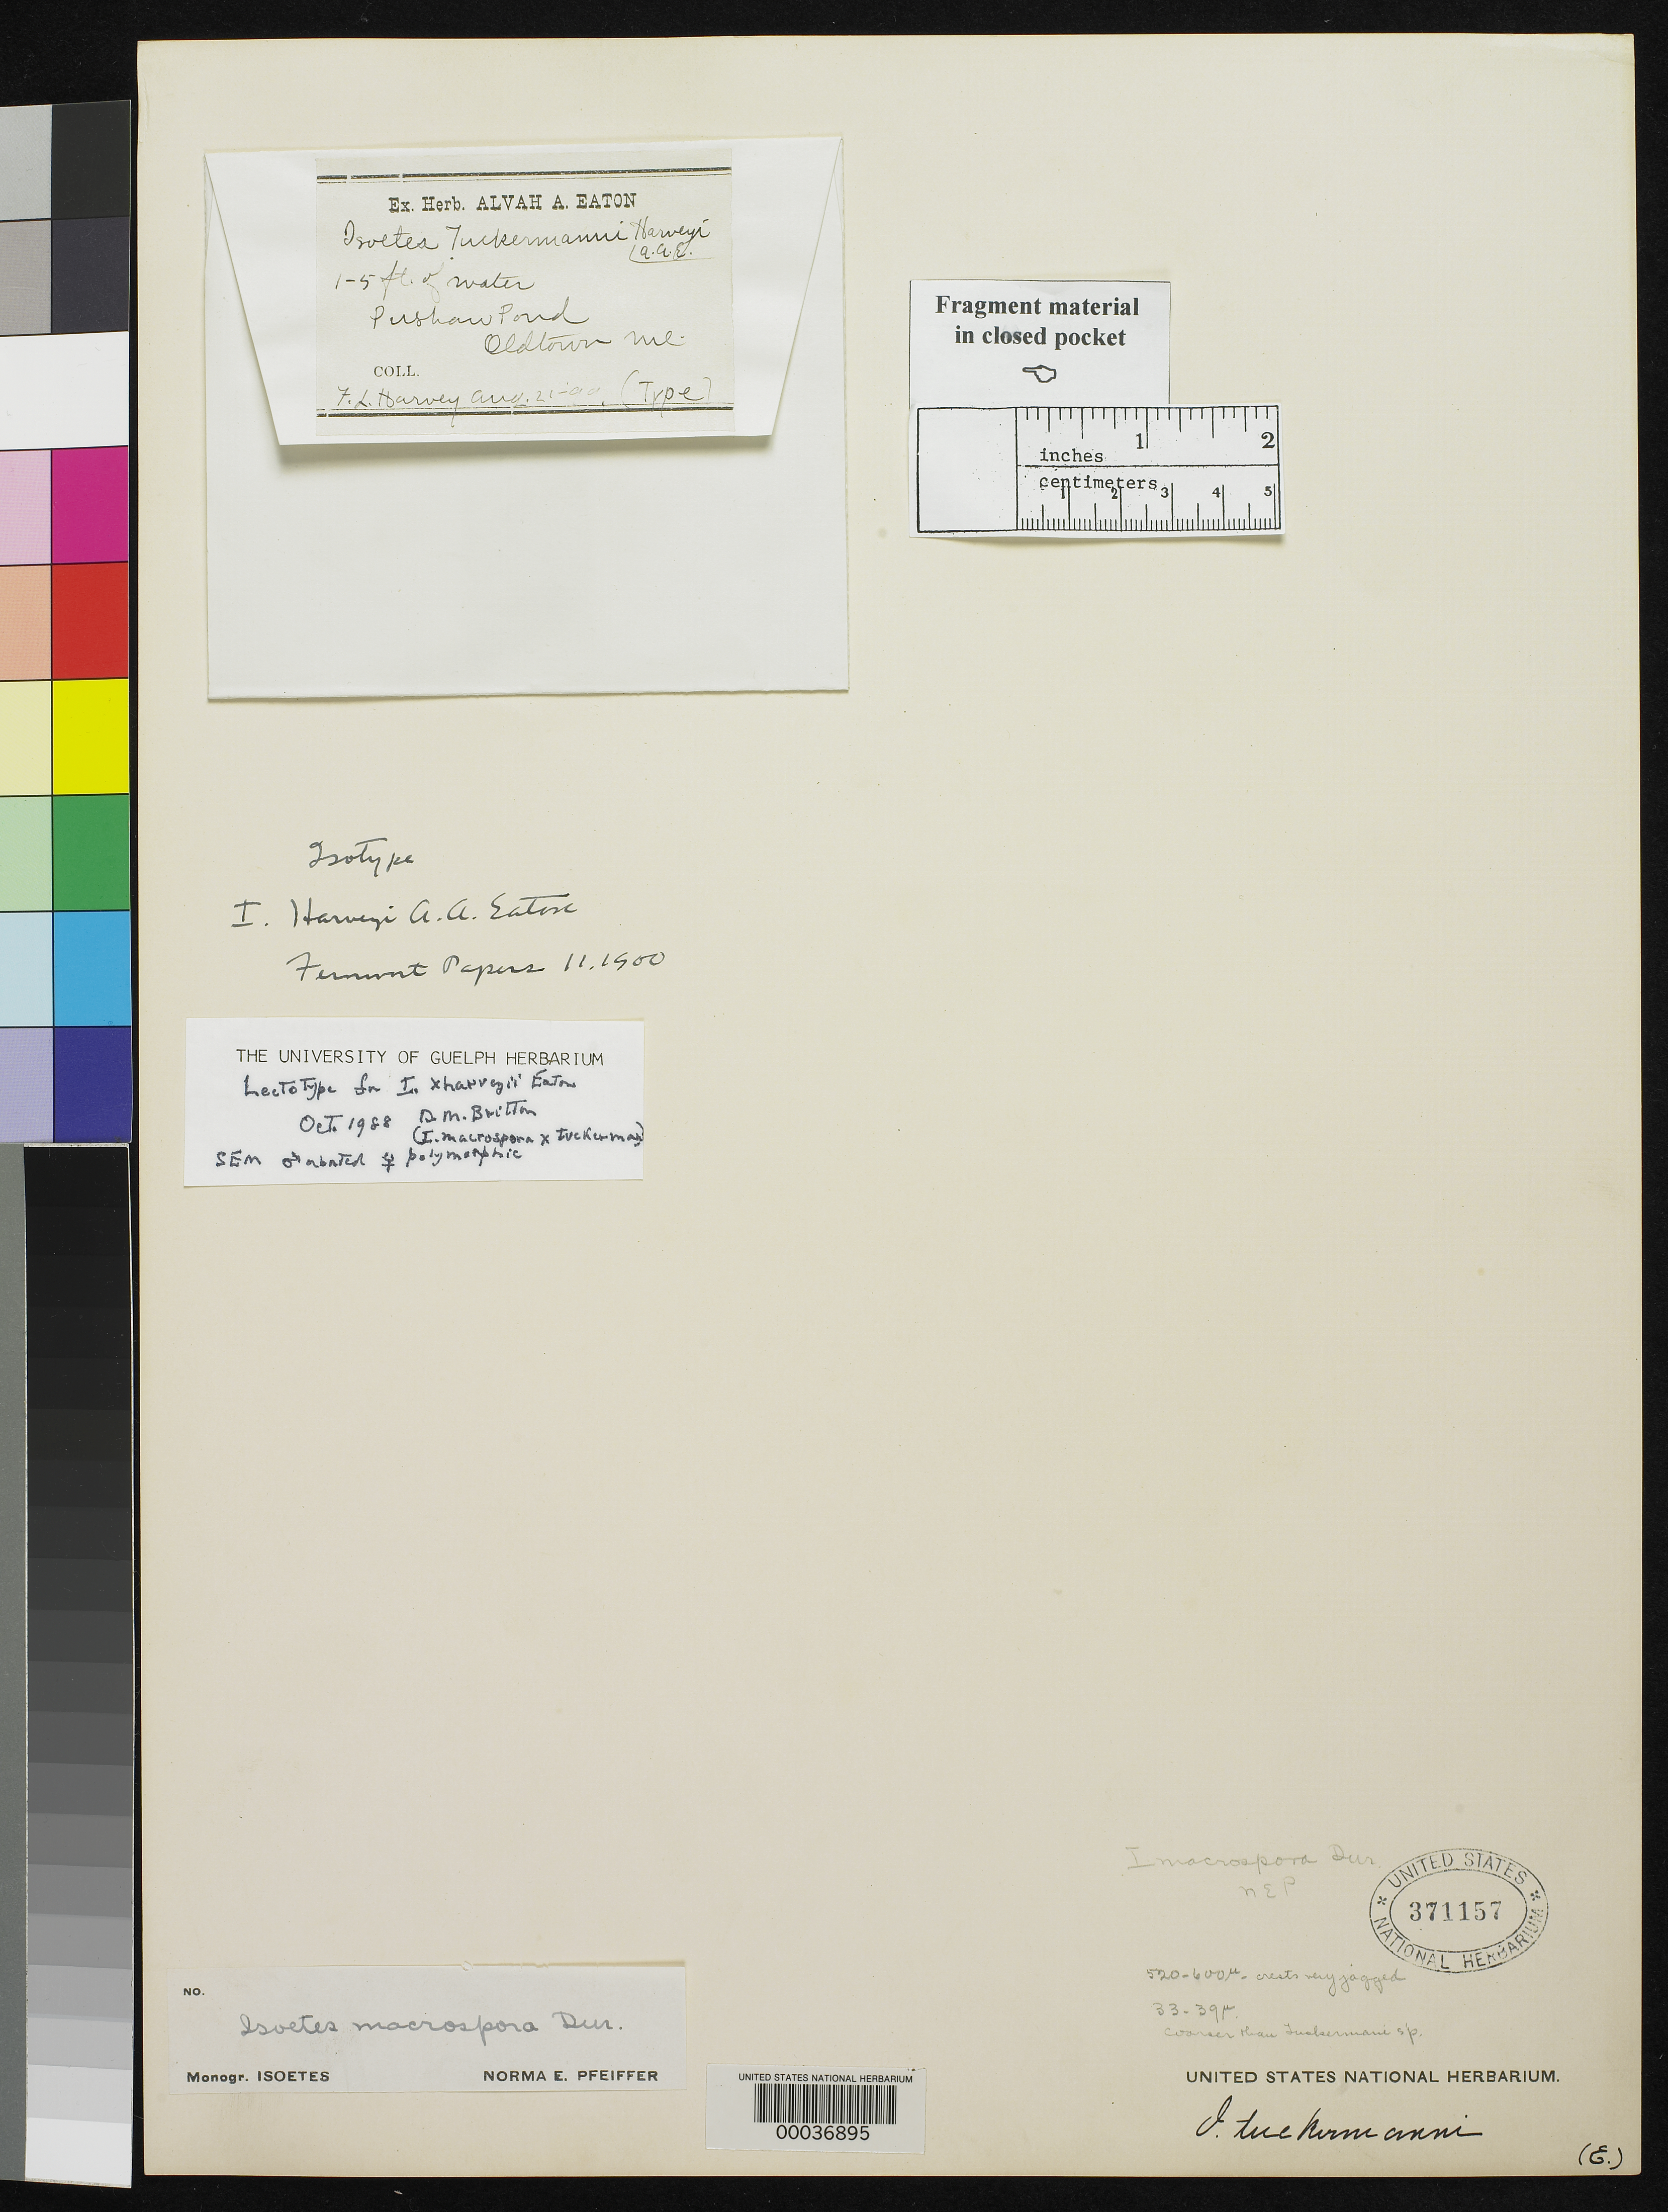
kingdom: Plantae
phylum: Tracheophyta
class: Lycopodiopsida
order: Isoetales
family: Isoetaceae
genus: Isoetes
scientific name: Isoetes harveyi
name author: A.A. Eaton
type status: Type Collection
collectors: F. L. Harvey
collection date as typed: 21 Aug 1899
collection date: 1899-08-21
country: United States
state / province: Maine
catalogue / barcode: US 371157